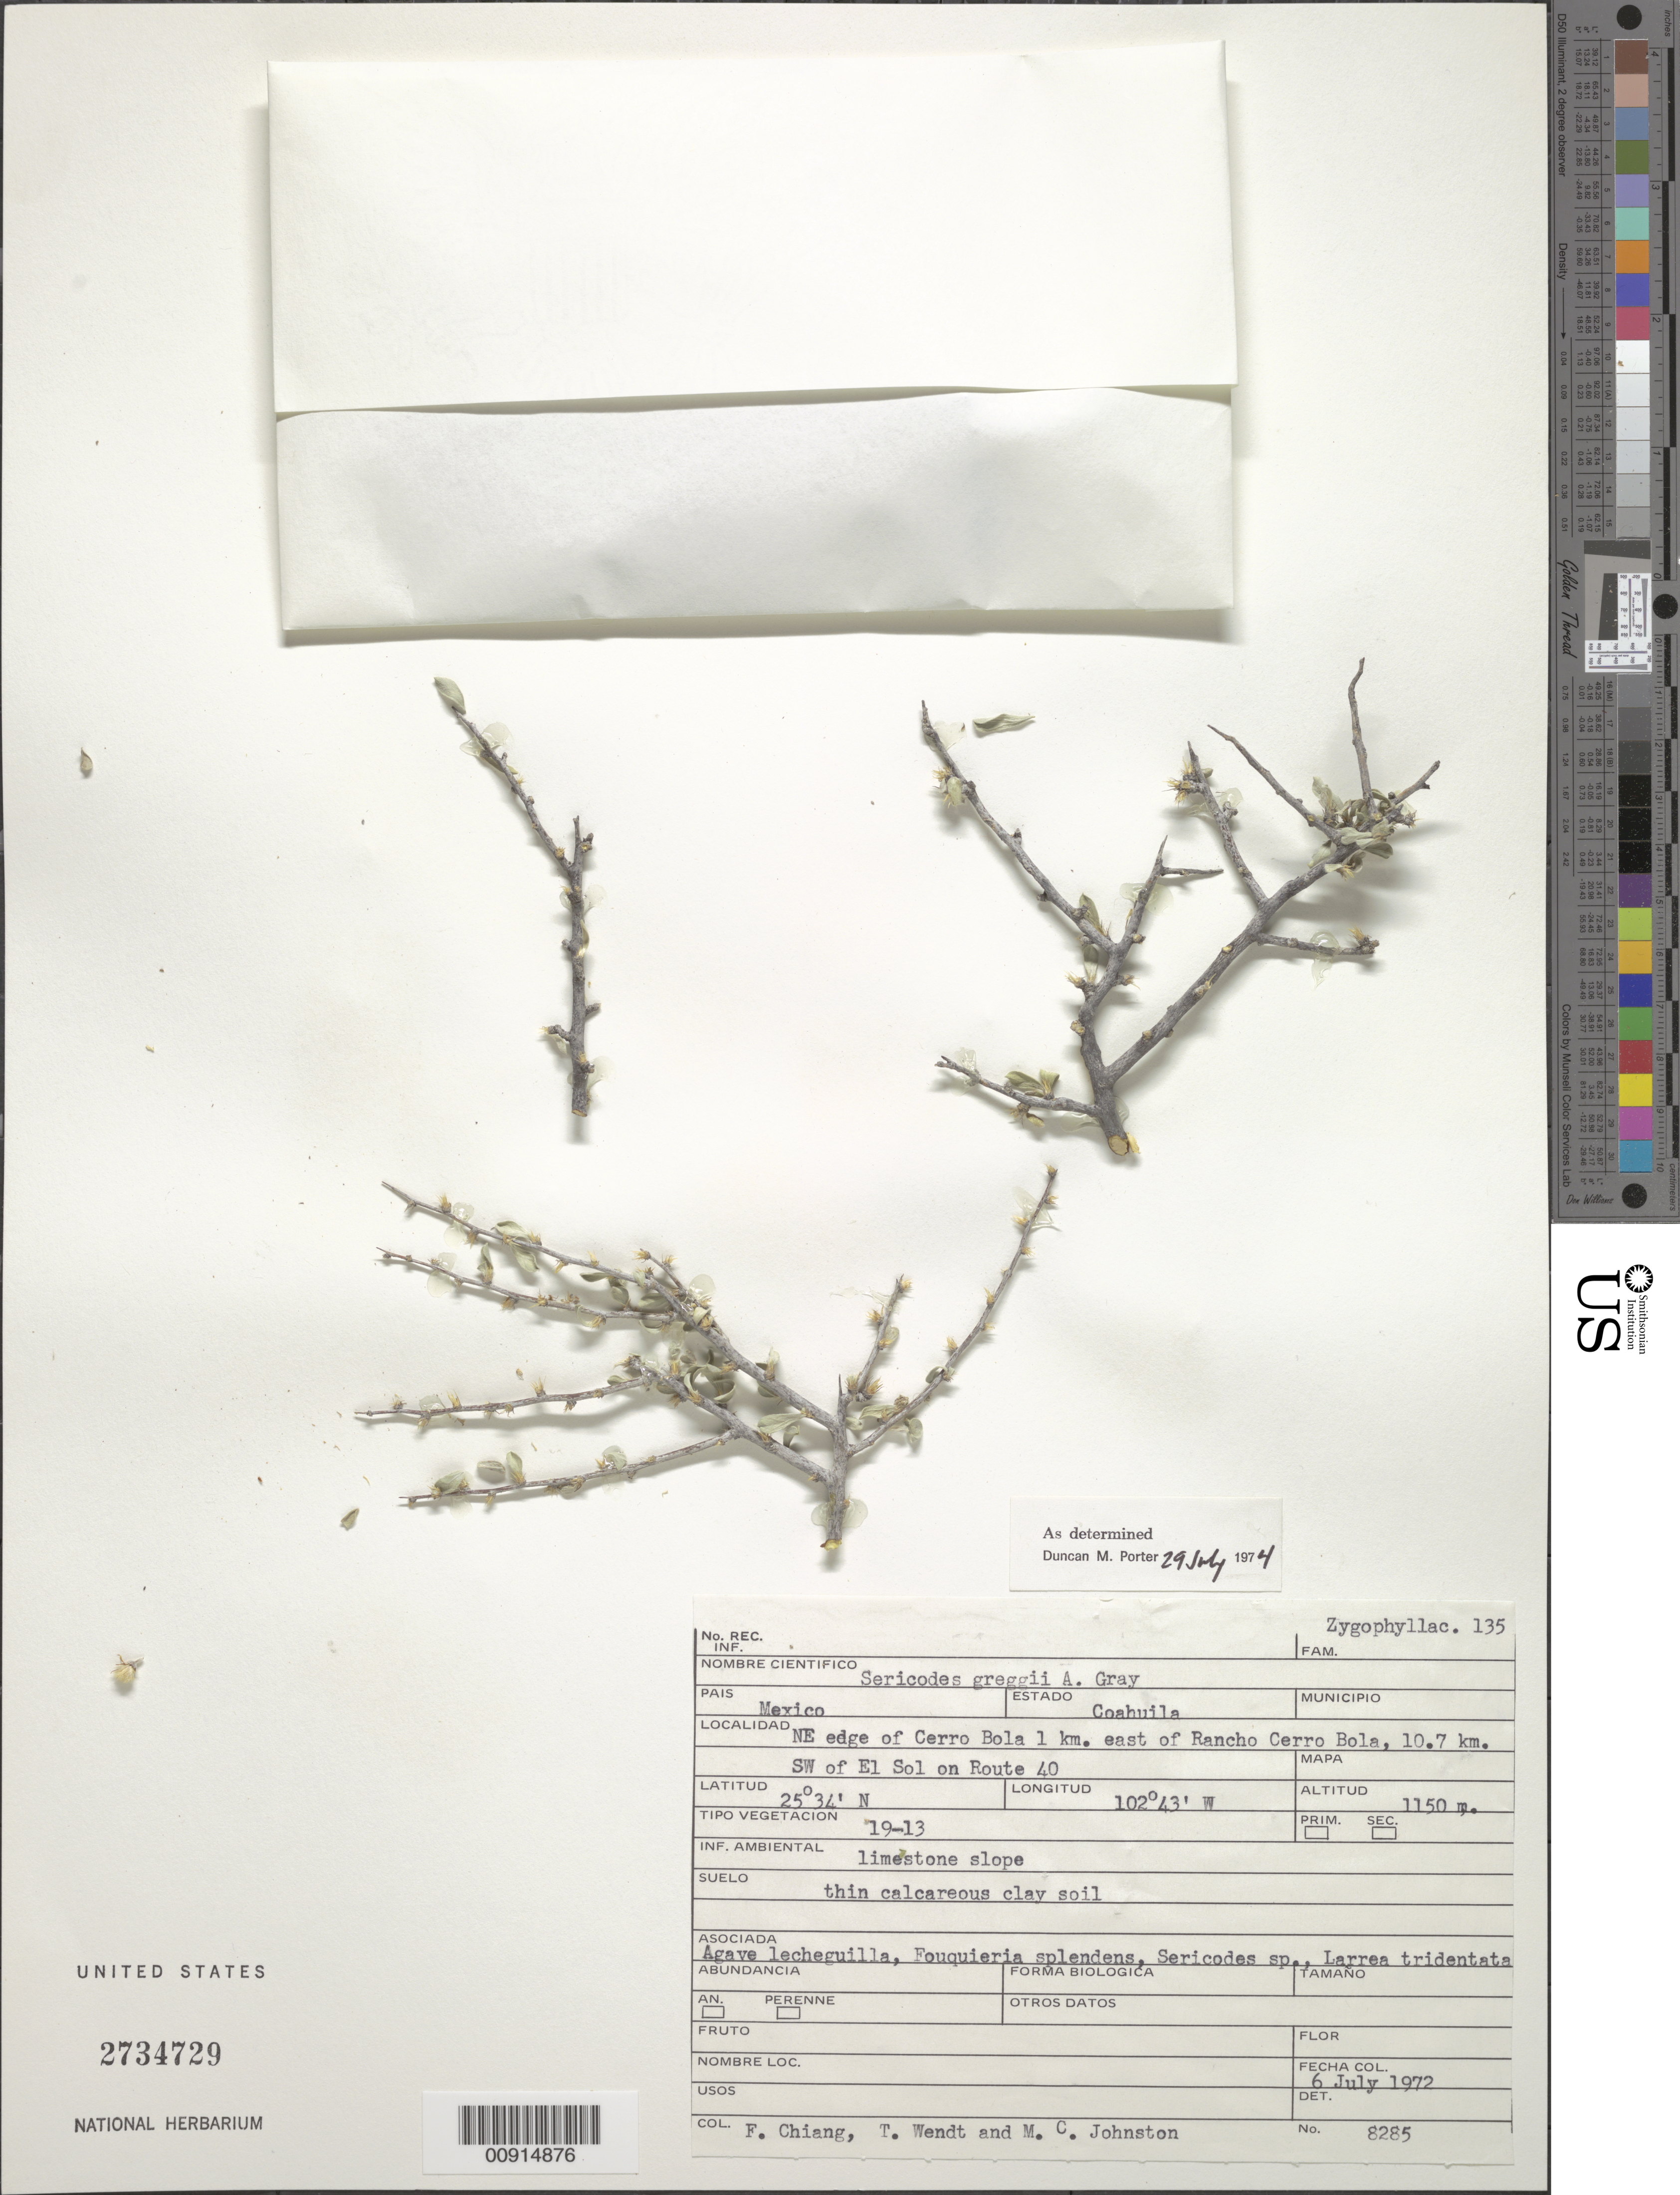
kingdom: Plantae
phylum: Tracheophyta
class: Magnoliopsida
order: Zygophyllales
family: Zygophyllaceae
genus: Sericodes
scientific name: Sericodes greggii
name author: A. Gray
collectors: F. Chiang, T. L. Wendt & M. Johnston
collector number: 8285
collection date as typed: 06 Jul 1972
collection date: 1972-07-06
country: Mexico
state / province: Coahuila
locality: Estado Coahuila: NE edge of Cerro Bola 1 km. east of Rancho Cerro Bola, 10.7 km. SW of El Sol on route 40.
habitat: Tipo de vegetación 19-13. Limestone slope, thin calcareous clay soil. Asociada: Agave lechuguilla,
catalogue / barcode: US 2734729